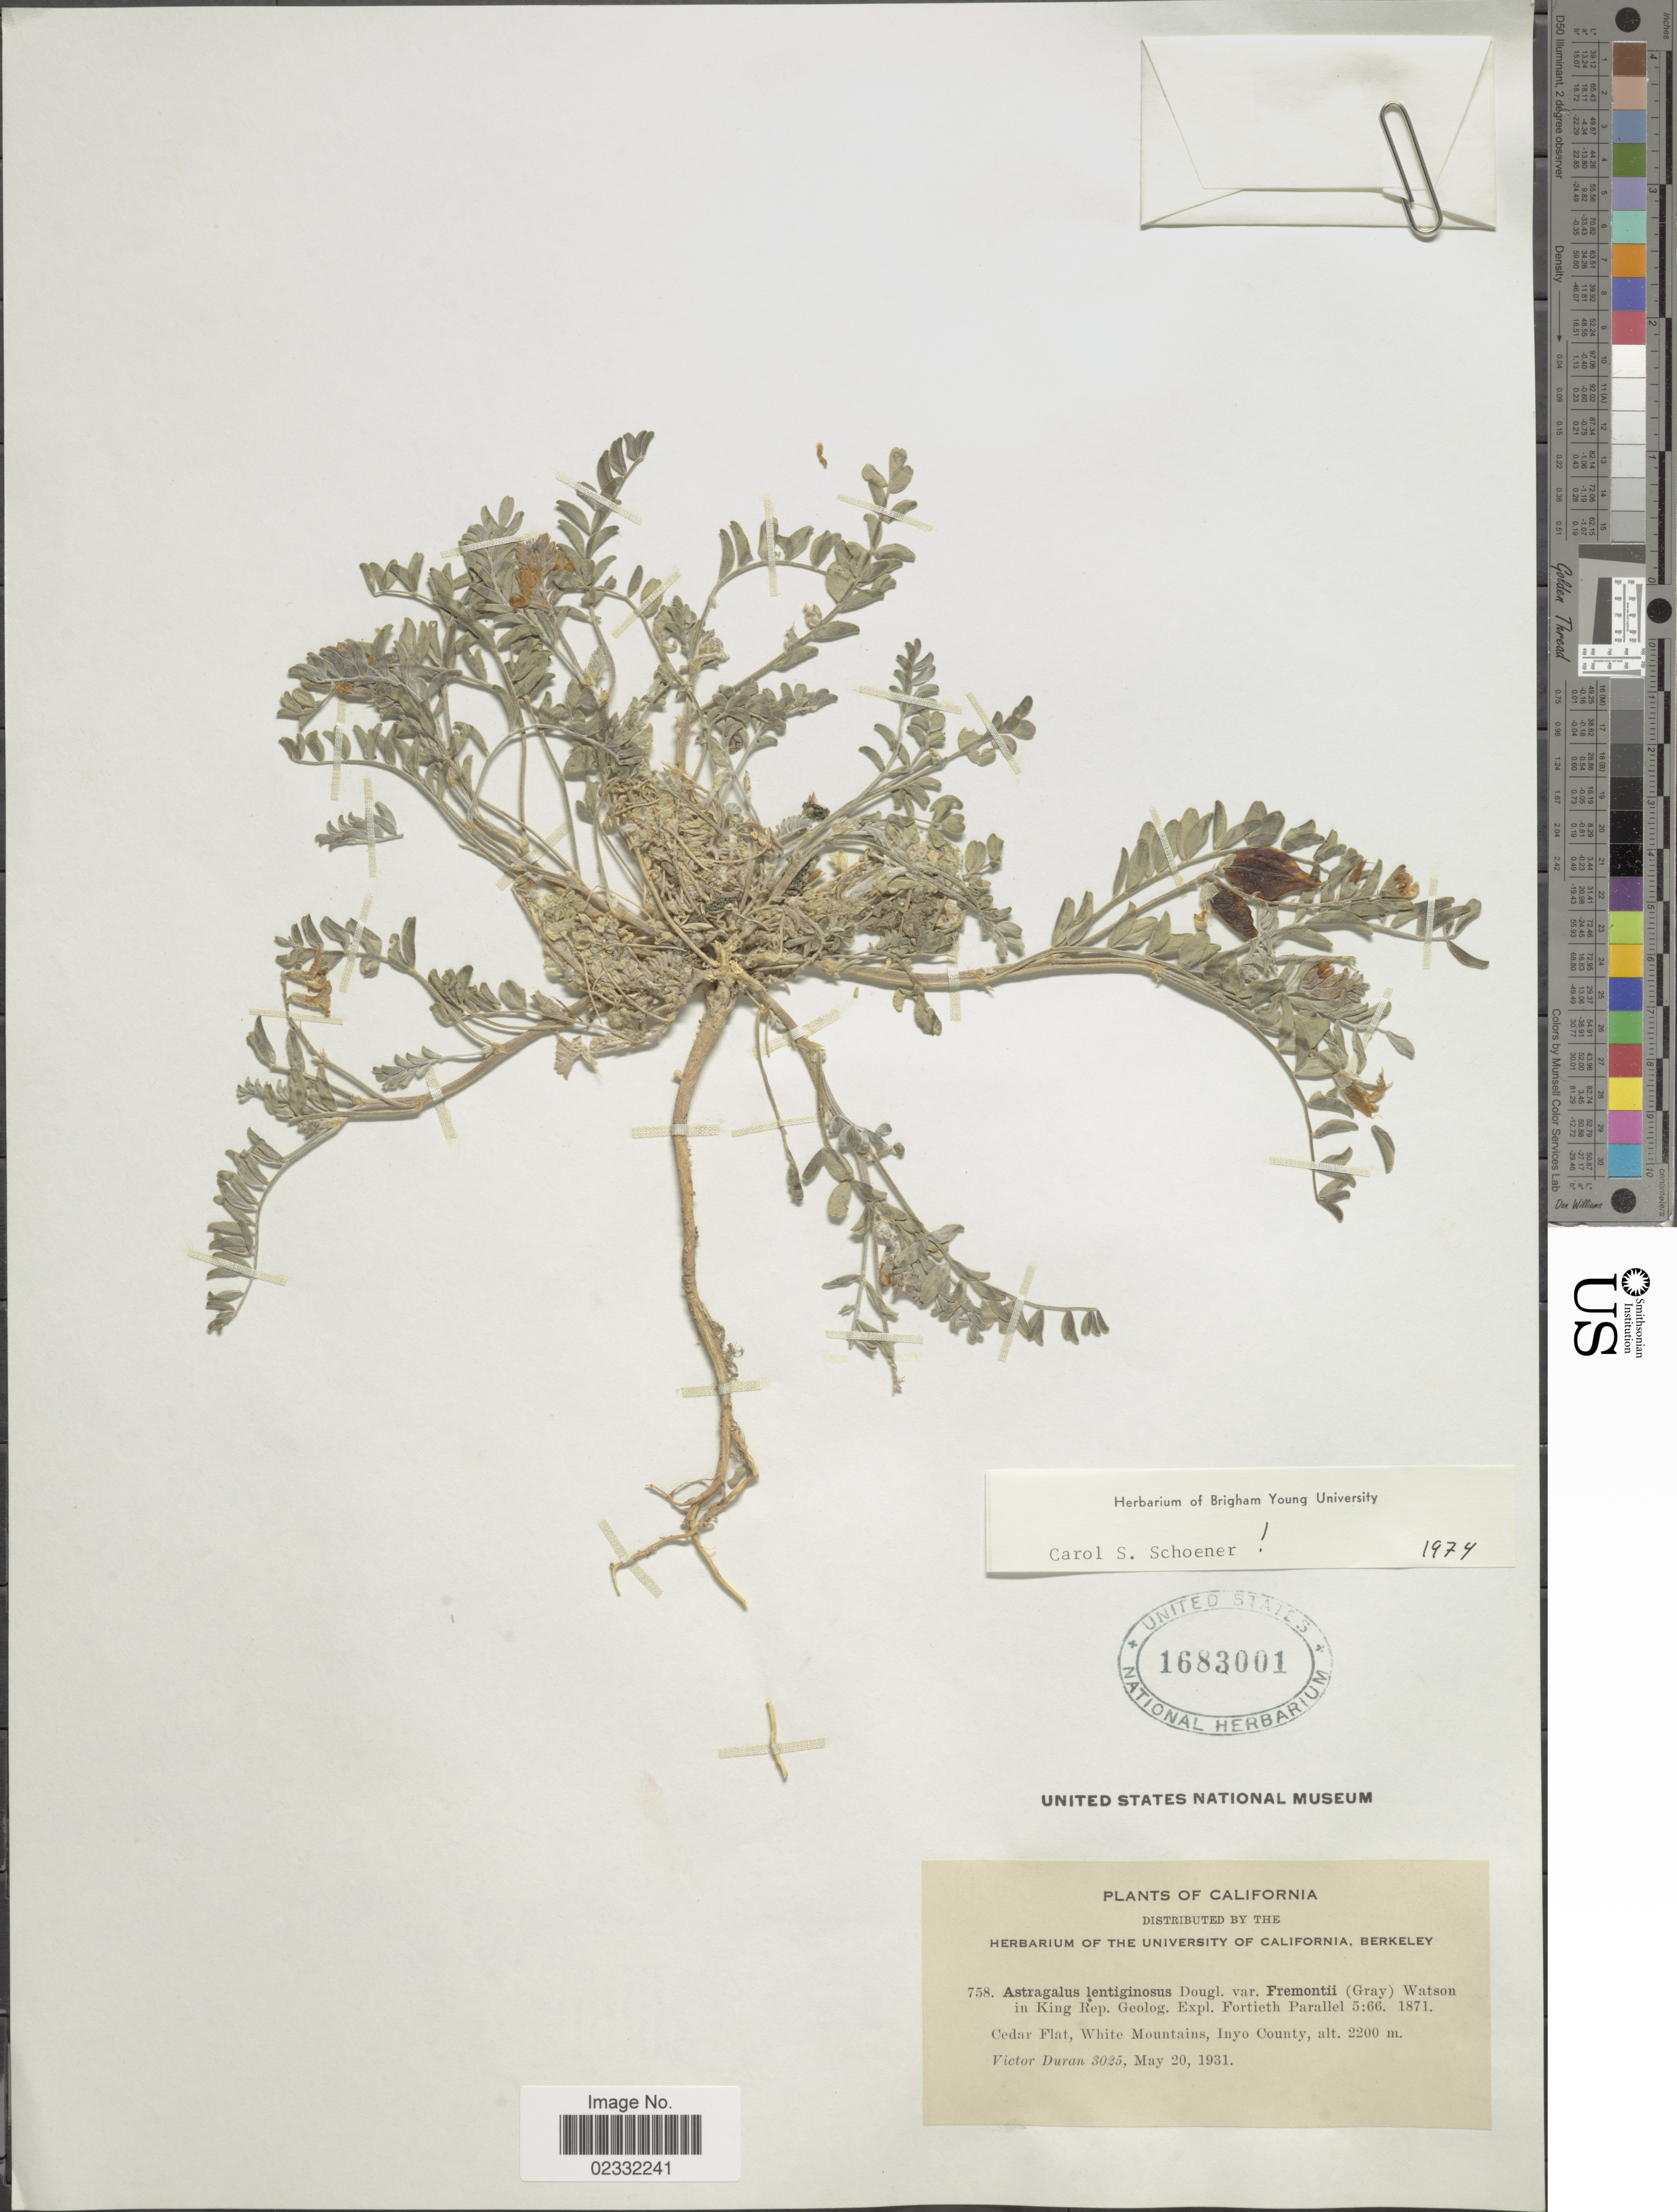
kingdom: Plantae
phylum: Tracheophyta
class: Magnoliopsida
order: Fabales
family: Fabaceae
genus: Astragalus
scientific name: Astragalus lentiginosus var. fremontii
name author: (A. Gray ex Torr.) S. Watson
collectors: V. Duran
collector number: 3025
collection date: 1931-05-20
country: United States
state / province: California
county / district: Inyo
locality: Cedar Flat, White Mountains, Inyo County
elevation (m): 2200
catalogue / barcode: US 1683001